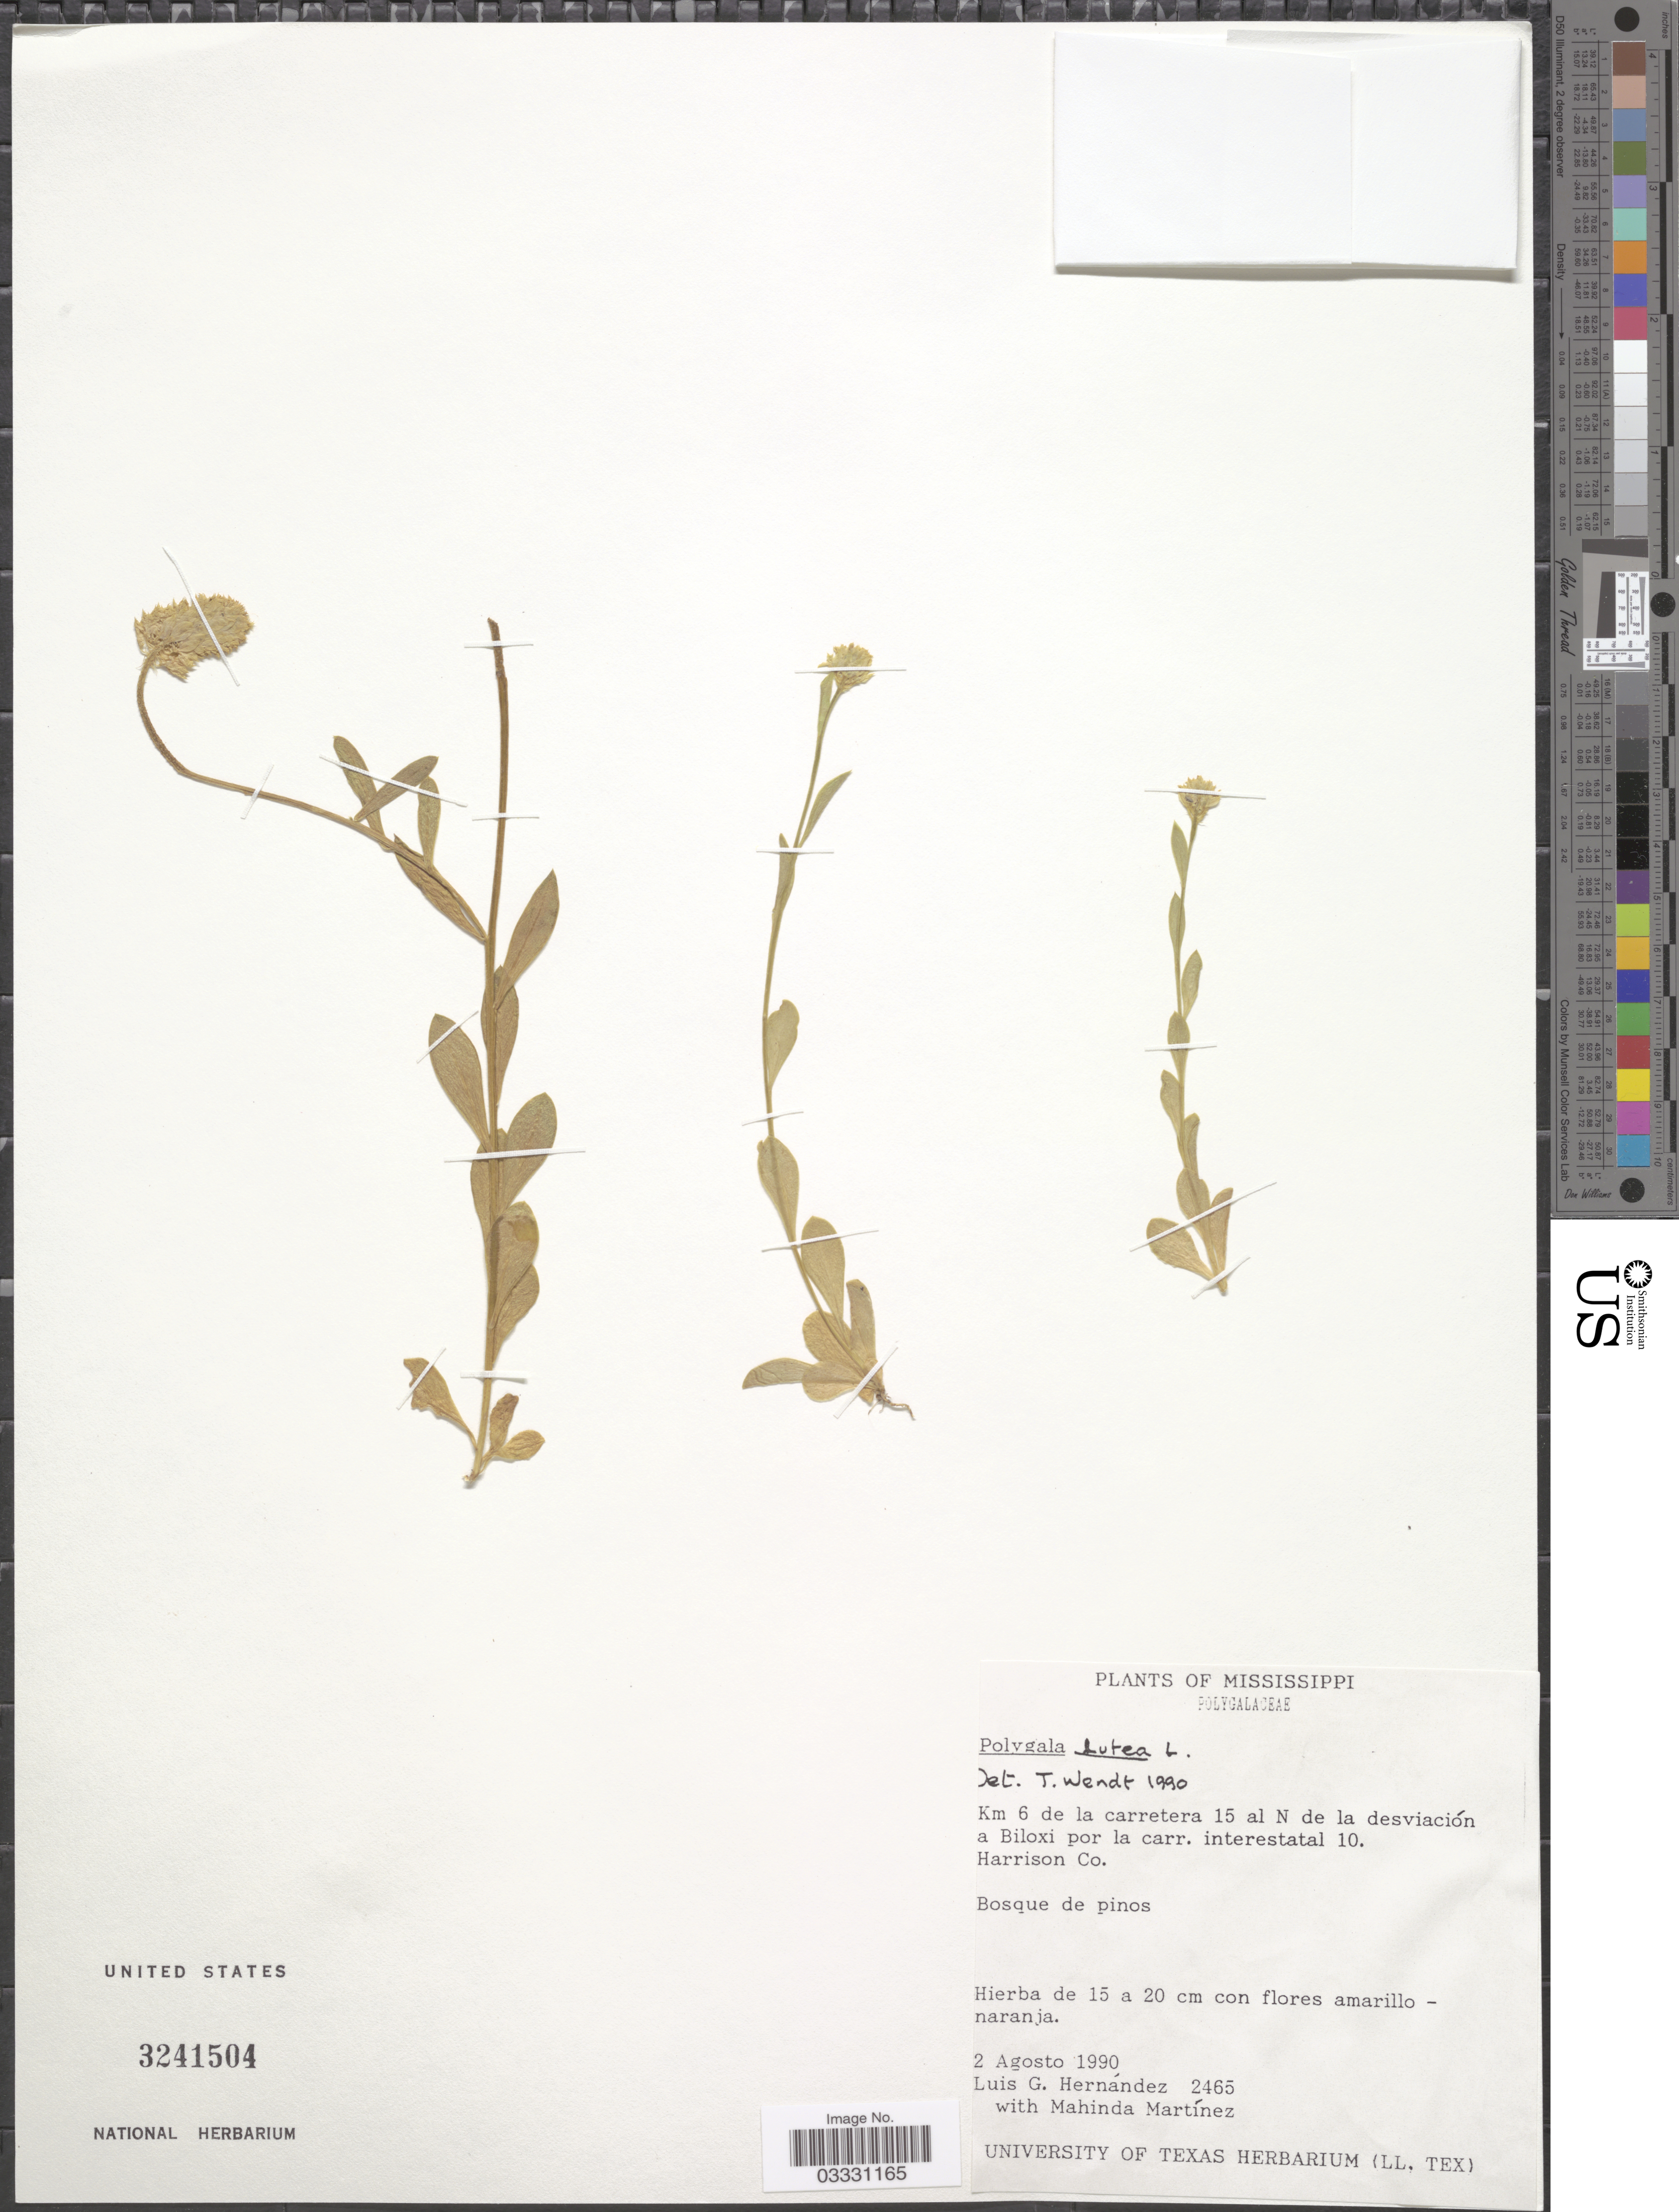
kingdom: Plantae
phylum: Tracheophyta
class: Magnoliopsida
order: Fabales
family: Polygalaceae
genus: Polygala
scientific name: Polygala lutea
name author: L.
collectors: L. Hernández & M. Martinez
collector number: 2465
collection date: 1990-08-02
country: United States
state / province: Mississippi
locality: Km 6 de la carretera 15 al N de la desviación a Biloxi por la carr. interestatal 10. Harrison Co.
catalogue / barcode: US 3241504